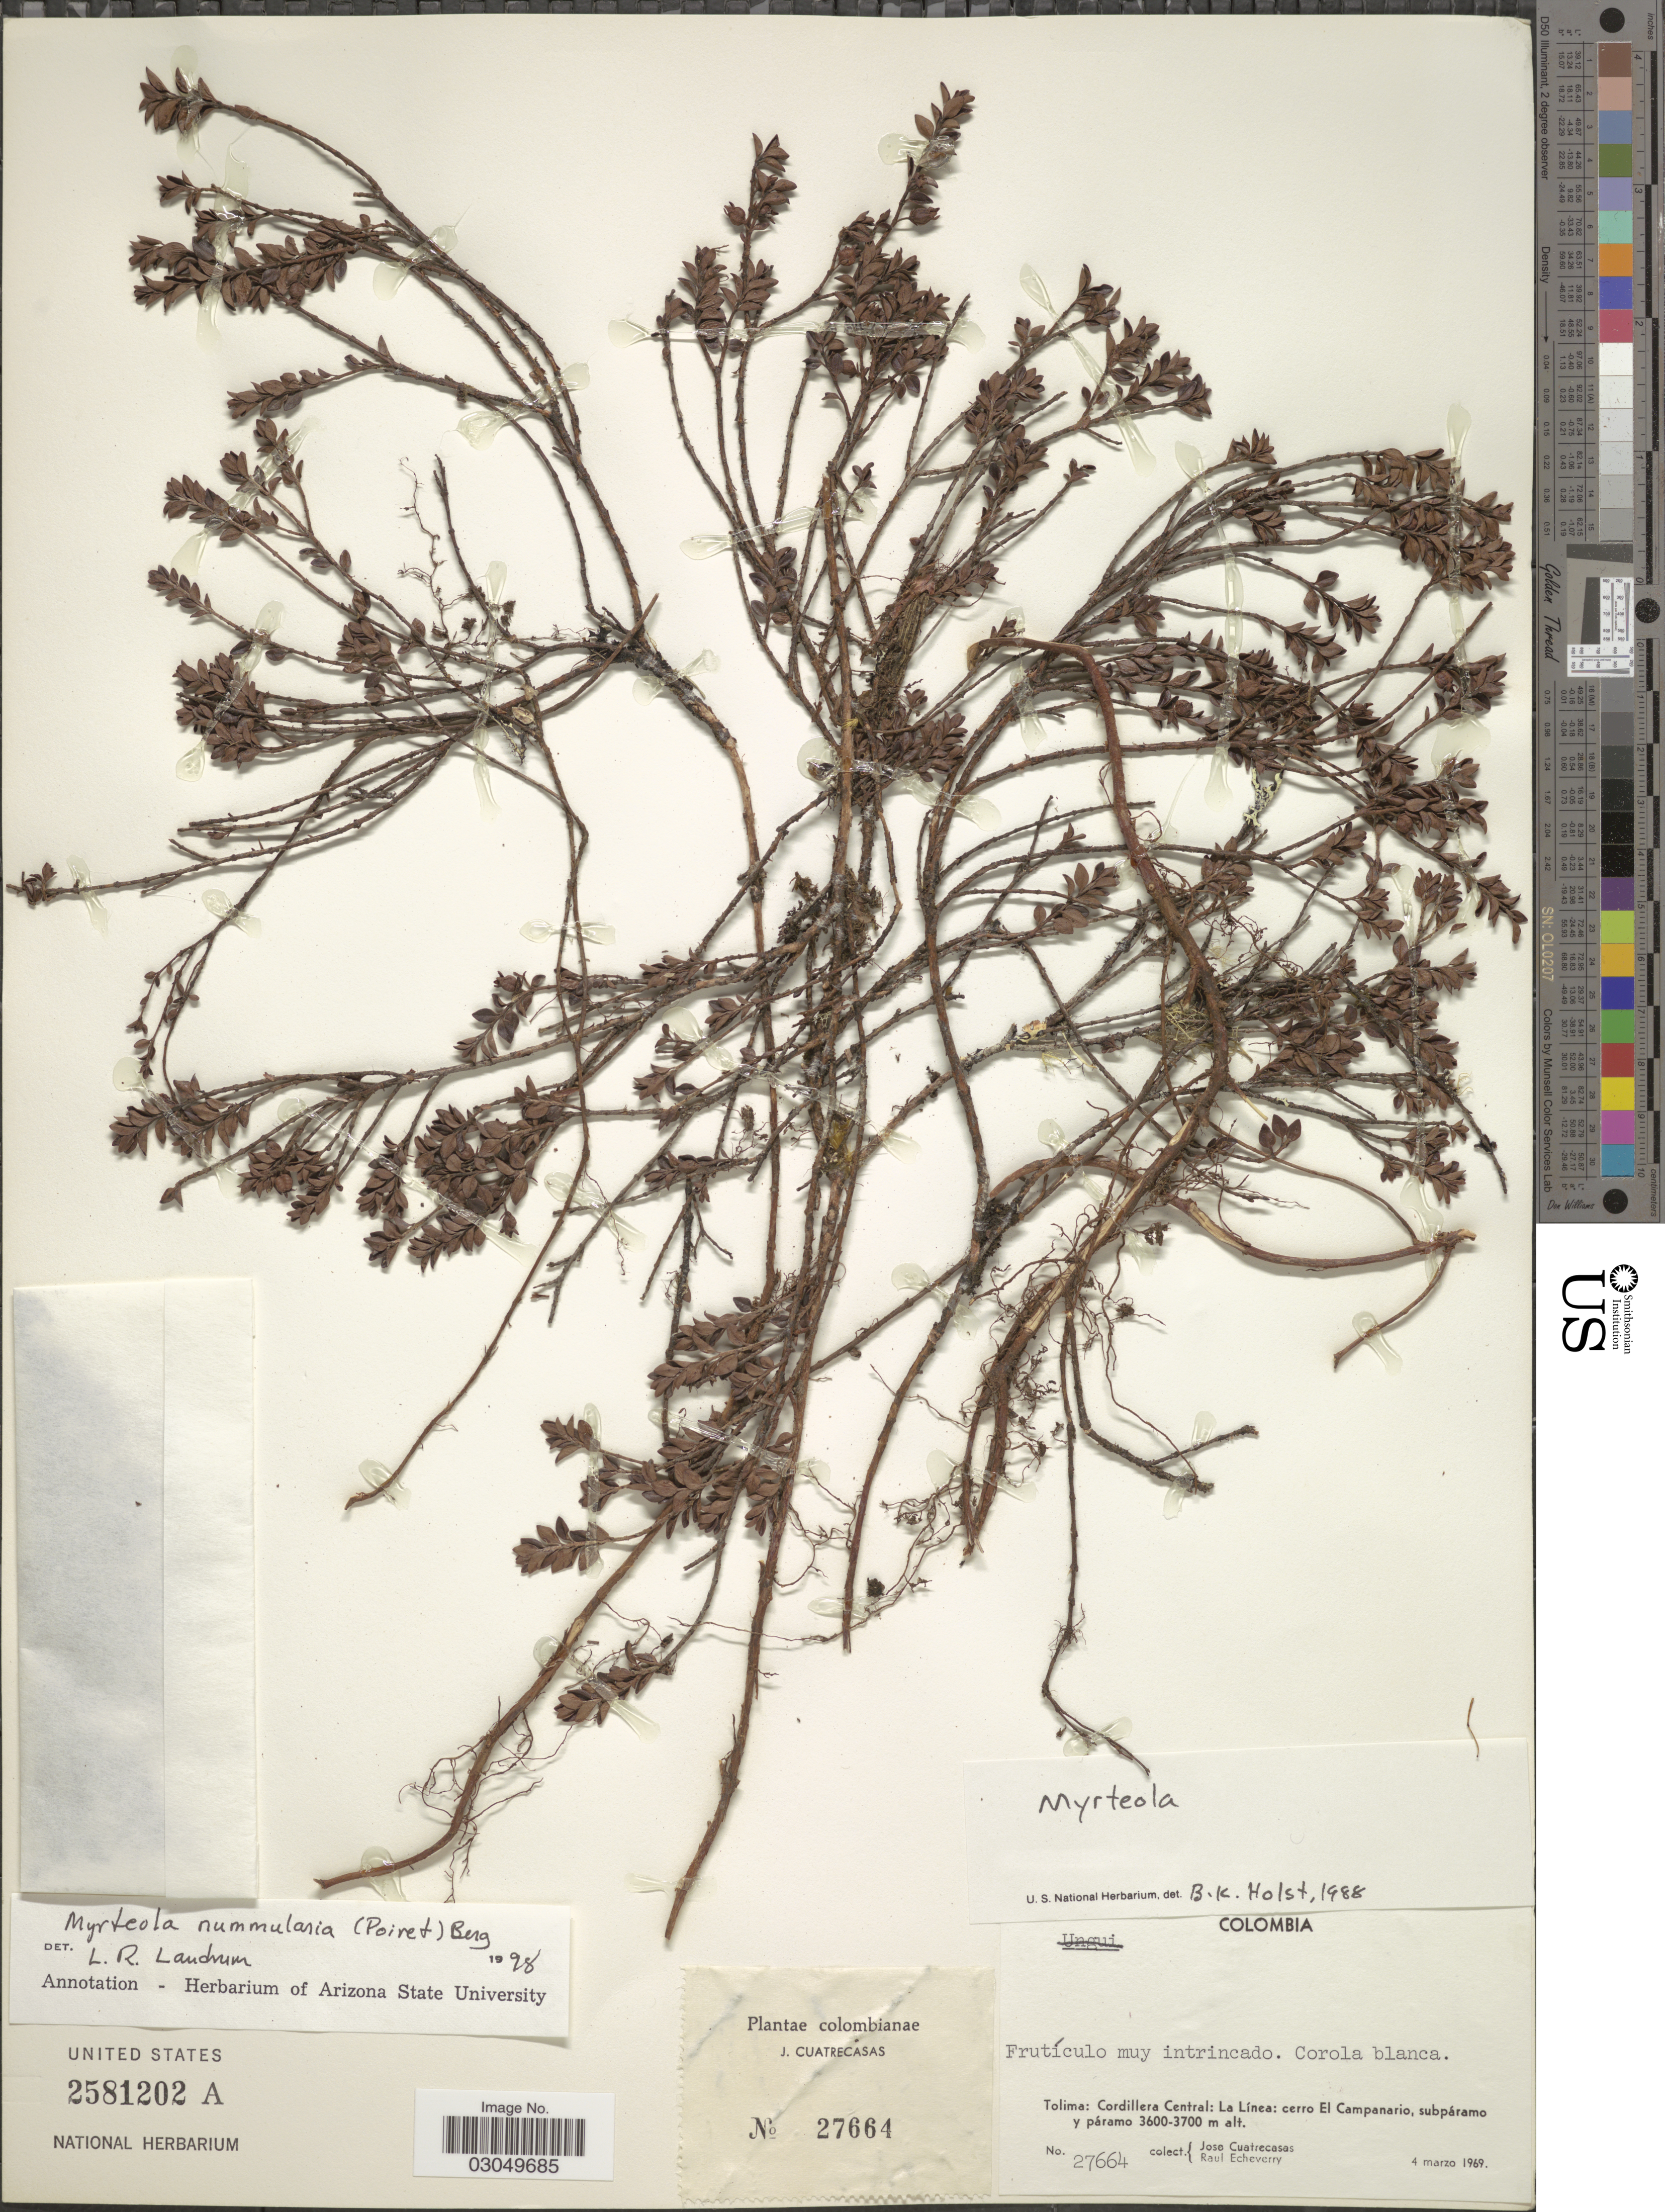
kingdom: Plantae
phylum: Tracheophyta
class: Magnoliopsida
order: Myrtales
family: Myrtaceae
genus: Myrteola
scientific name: Myrteola nummularia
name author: (Lam.) O. Berg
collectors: J. Cuatrecasas & R. Echeverry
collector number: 27664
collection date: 1969-03-04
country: Colombia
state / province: Tolima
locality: Cordillera Central: La Línea: cerro El Campanario.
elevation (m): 3600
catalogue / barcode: US 2581202A